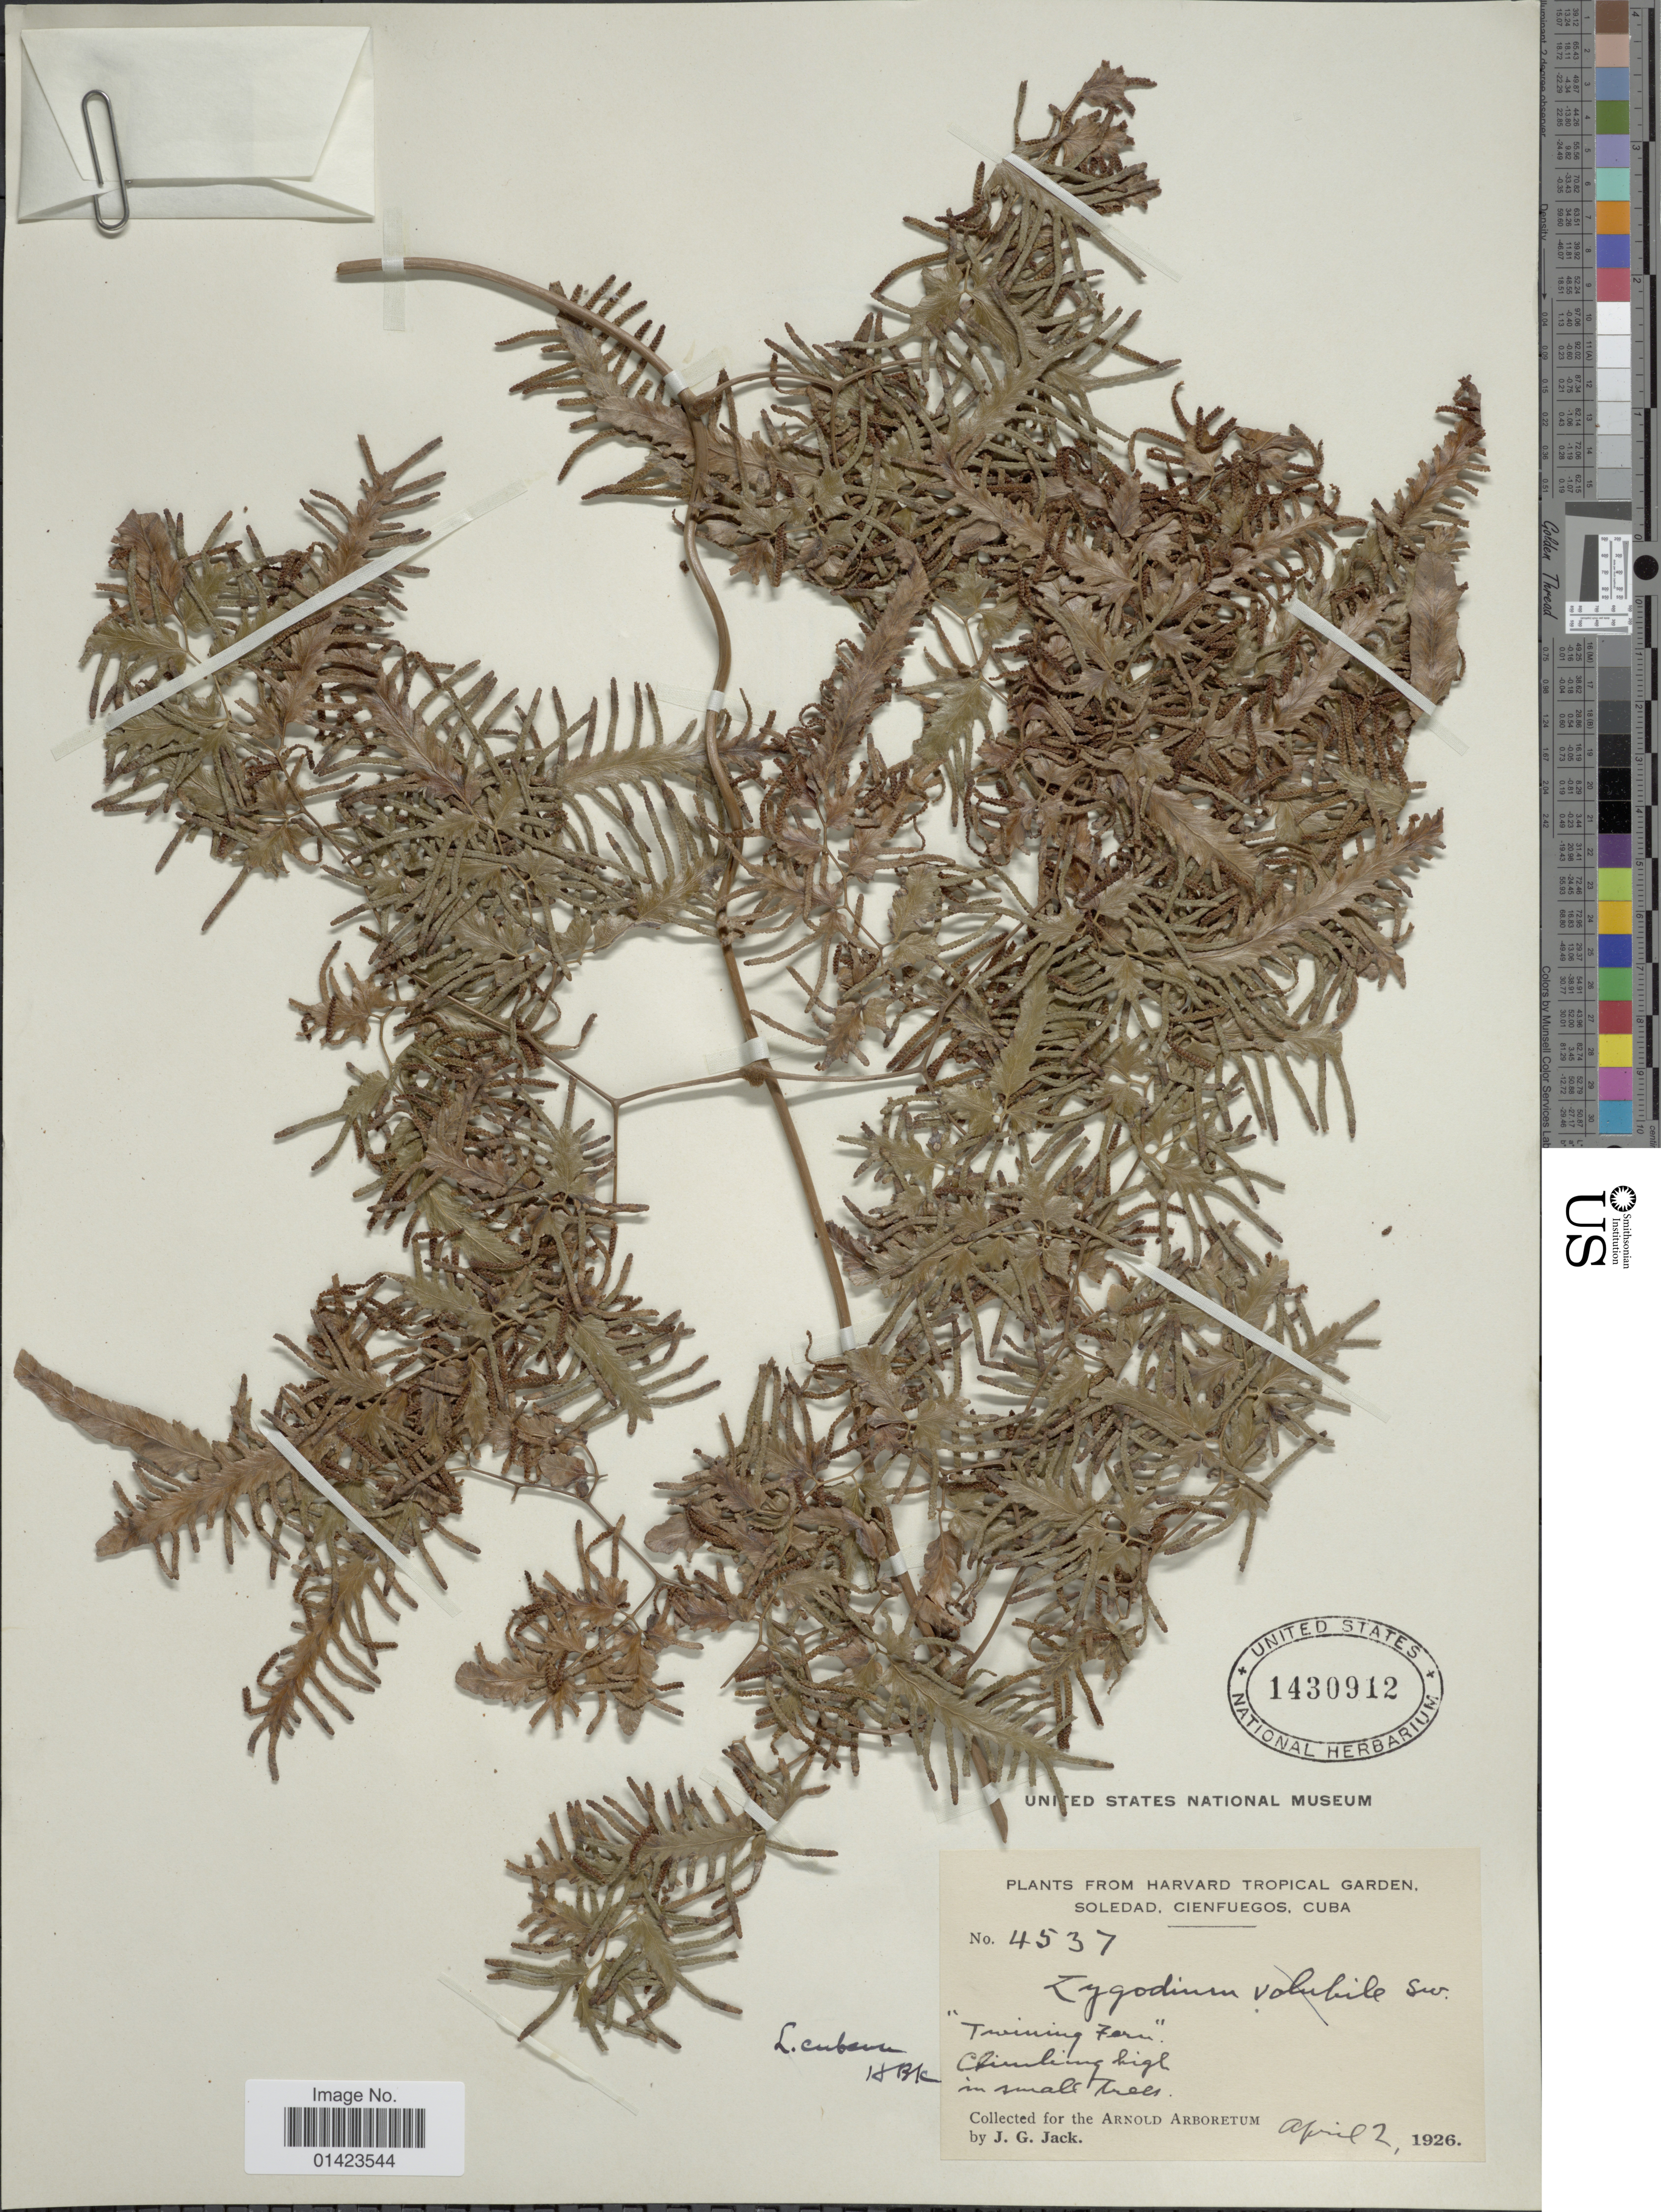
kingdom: Plantae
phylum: Tracheophyta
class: Polypodiopsida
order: Schizaeales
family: Lygodiaceae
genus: Lygodium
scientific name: Lygodium cubense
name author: Kunth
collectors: J. G. Jack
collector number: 4537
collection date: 1926-04-02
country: Cuba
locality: Harvard tropical Garden, Soledad, Cienfuegos,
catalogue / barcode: US 1430912